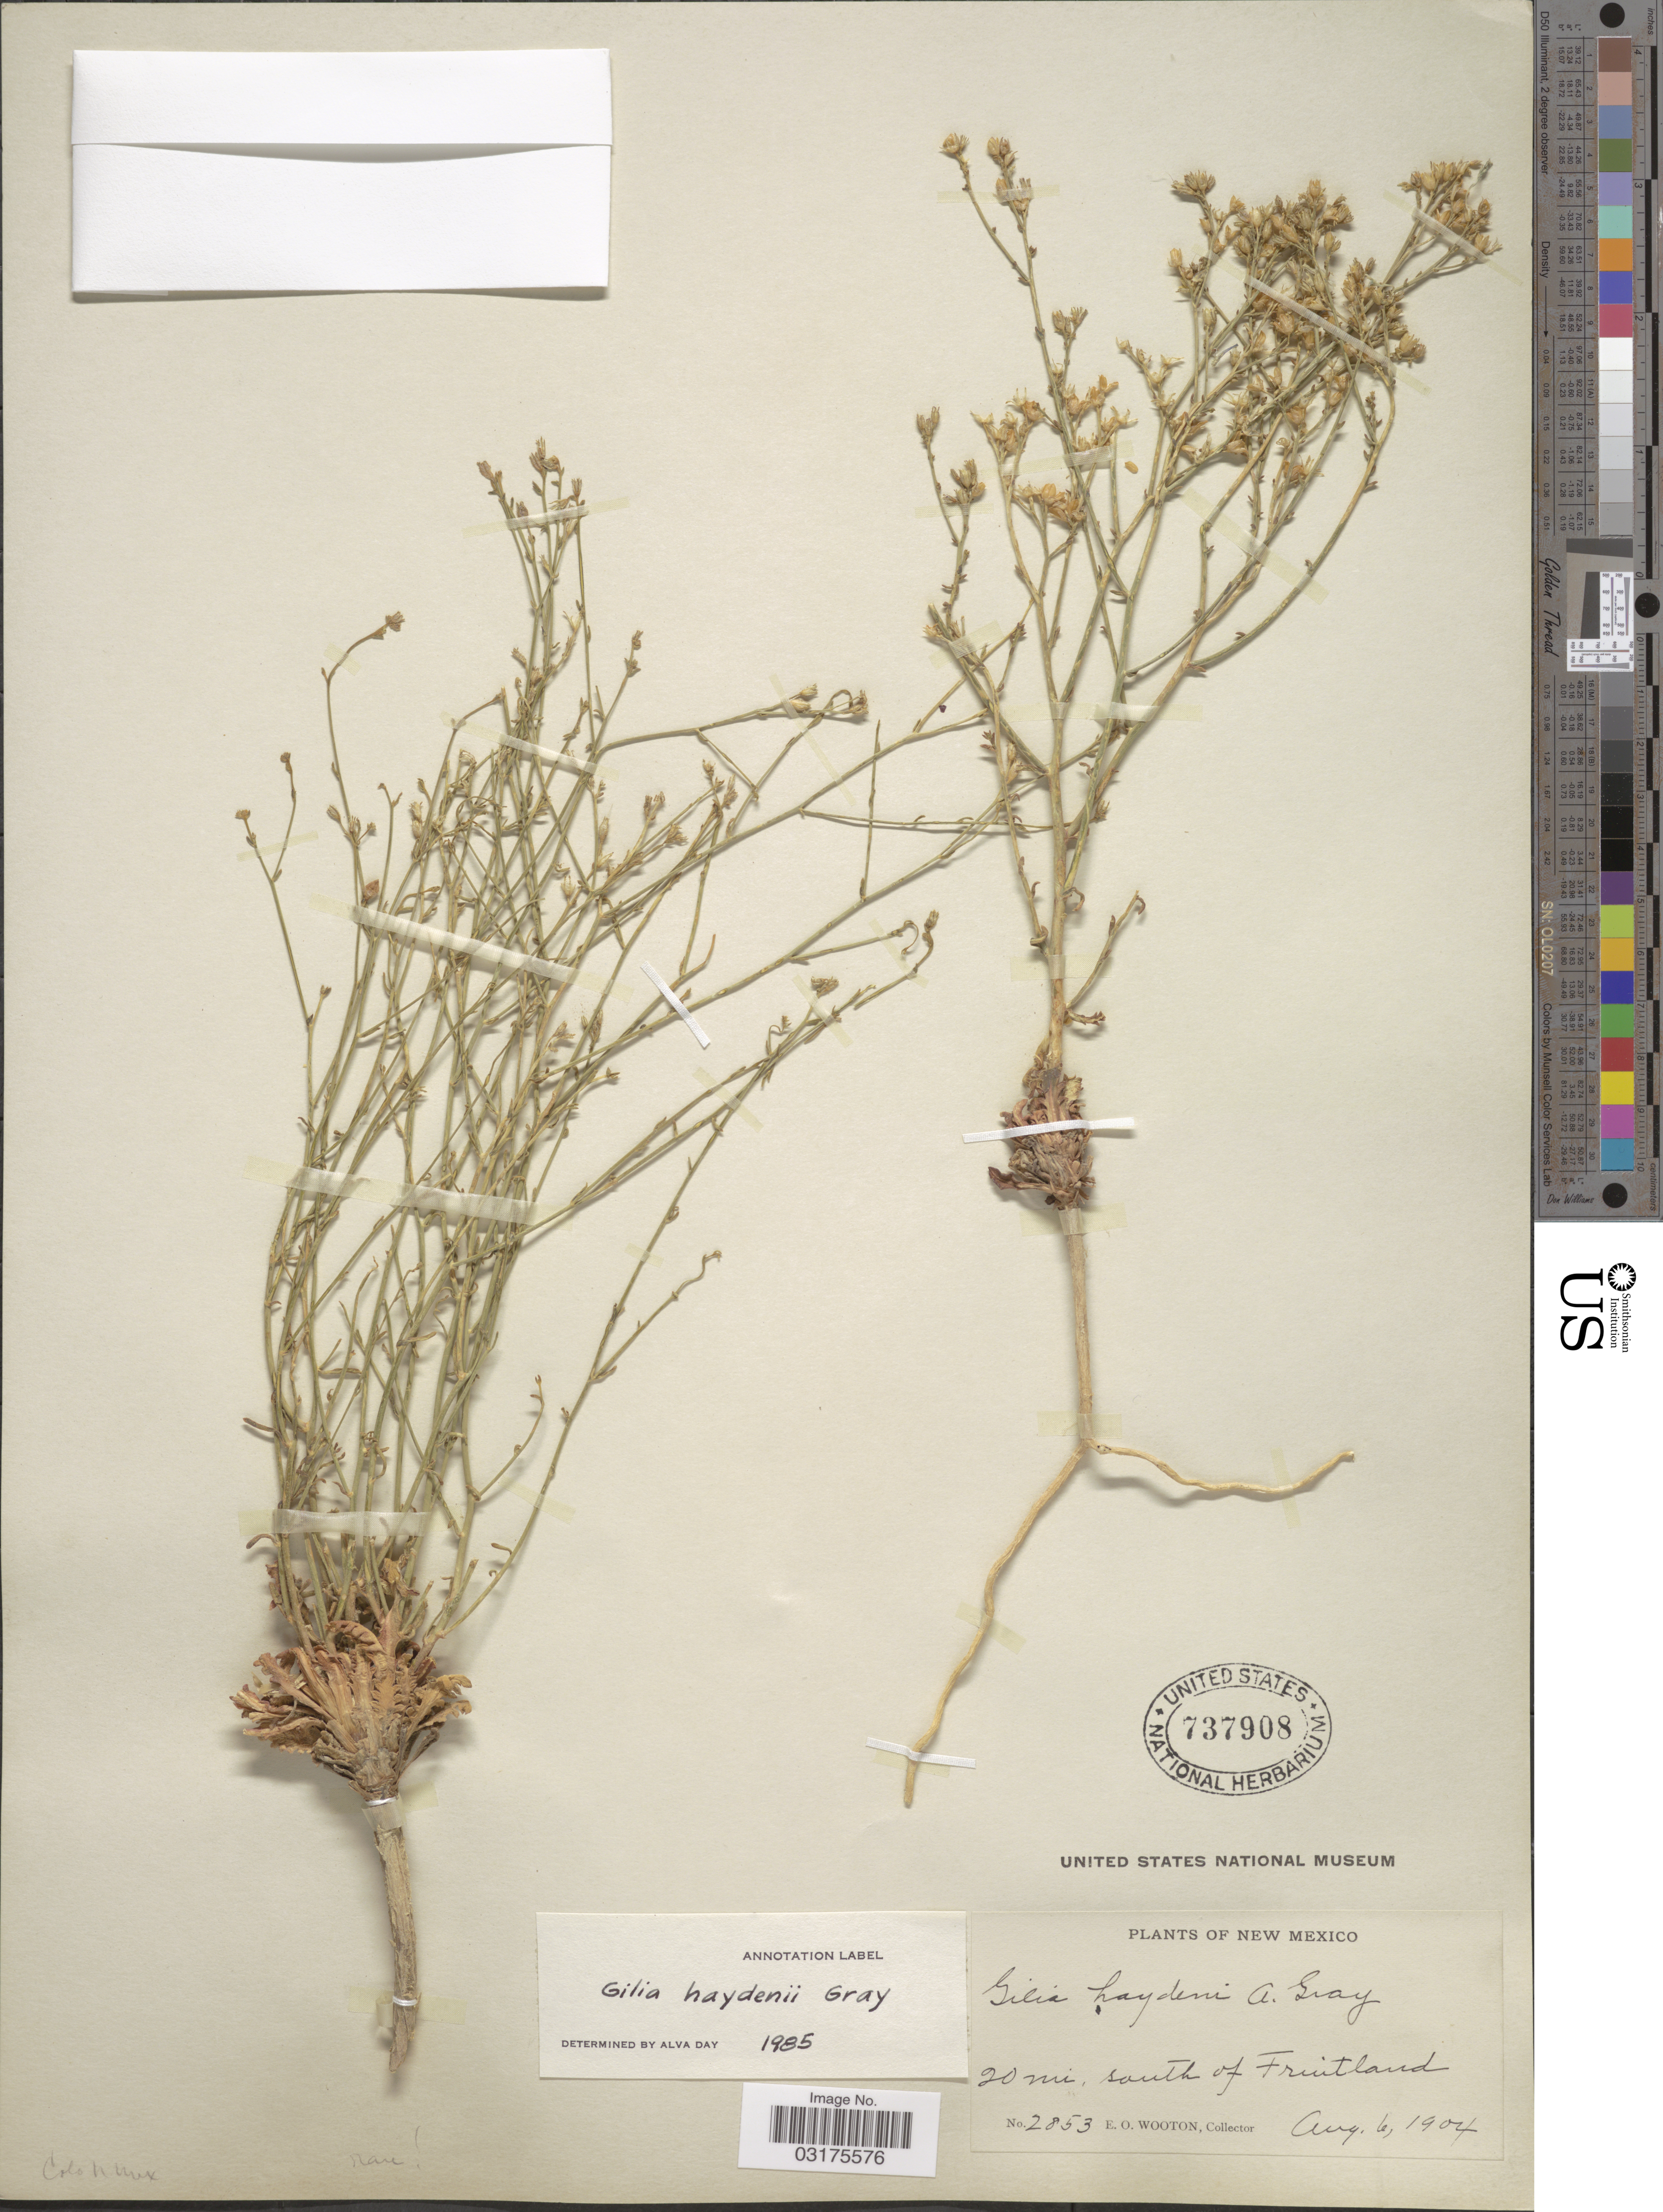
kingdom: Plantae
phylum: Tracheophyta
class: Magnoliopsida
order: Ericales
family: Polemoniaceae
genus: Aliciella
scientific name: Aliciella haydenii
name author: (A. Gray) J.M. Porter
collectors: E. O. Wooton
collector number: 2853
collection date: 1904-08-06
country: United States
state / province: New Mexico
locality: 20 mi. south of Fruitland.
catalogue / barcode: US 737908